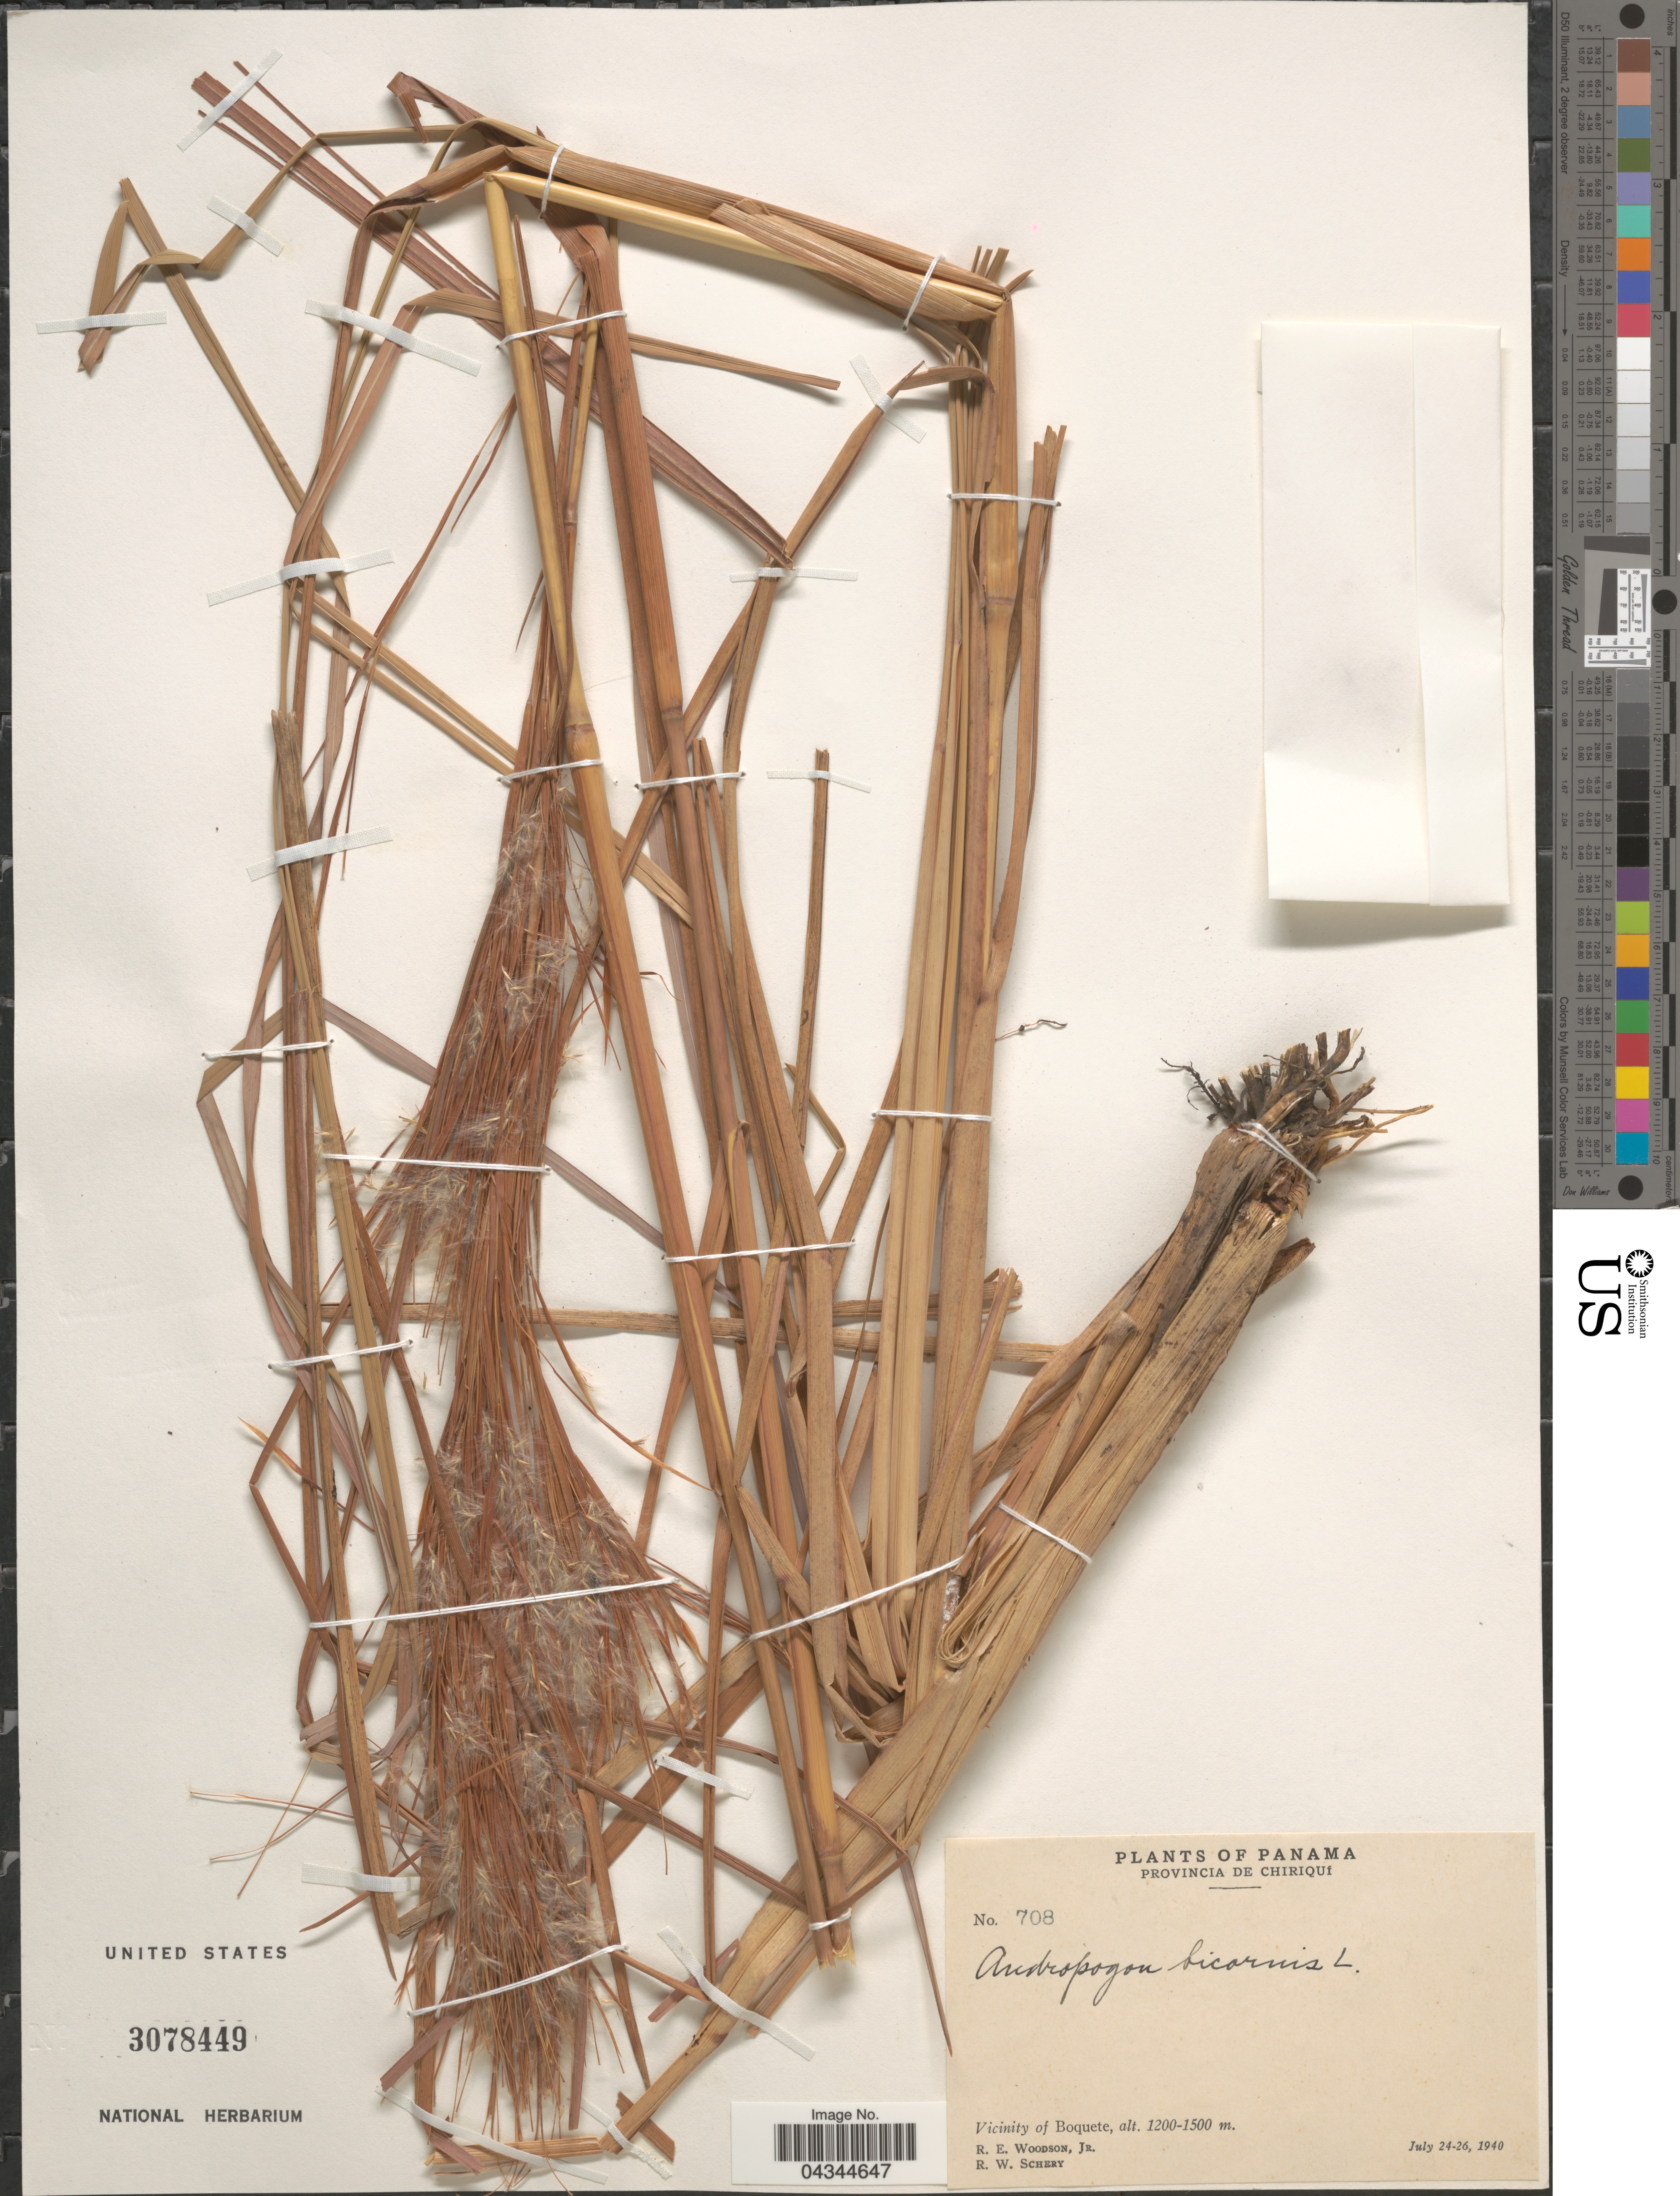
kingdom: Plantae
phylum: Tracheophyta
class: Liliopsida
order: Poales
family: Poaceae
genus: Andropogon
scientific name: Andropogon bicornis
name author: L.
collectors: R. E. Woodson & R. Scherry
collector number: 708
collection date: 1940-07-24/1940-07-26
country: Panama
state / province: Chiriqui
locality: Vicinity of Boquete.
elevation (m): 1200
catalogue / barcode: US 3078449